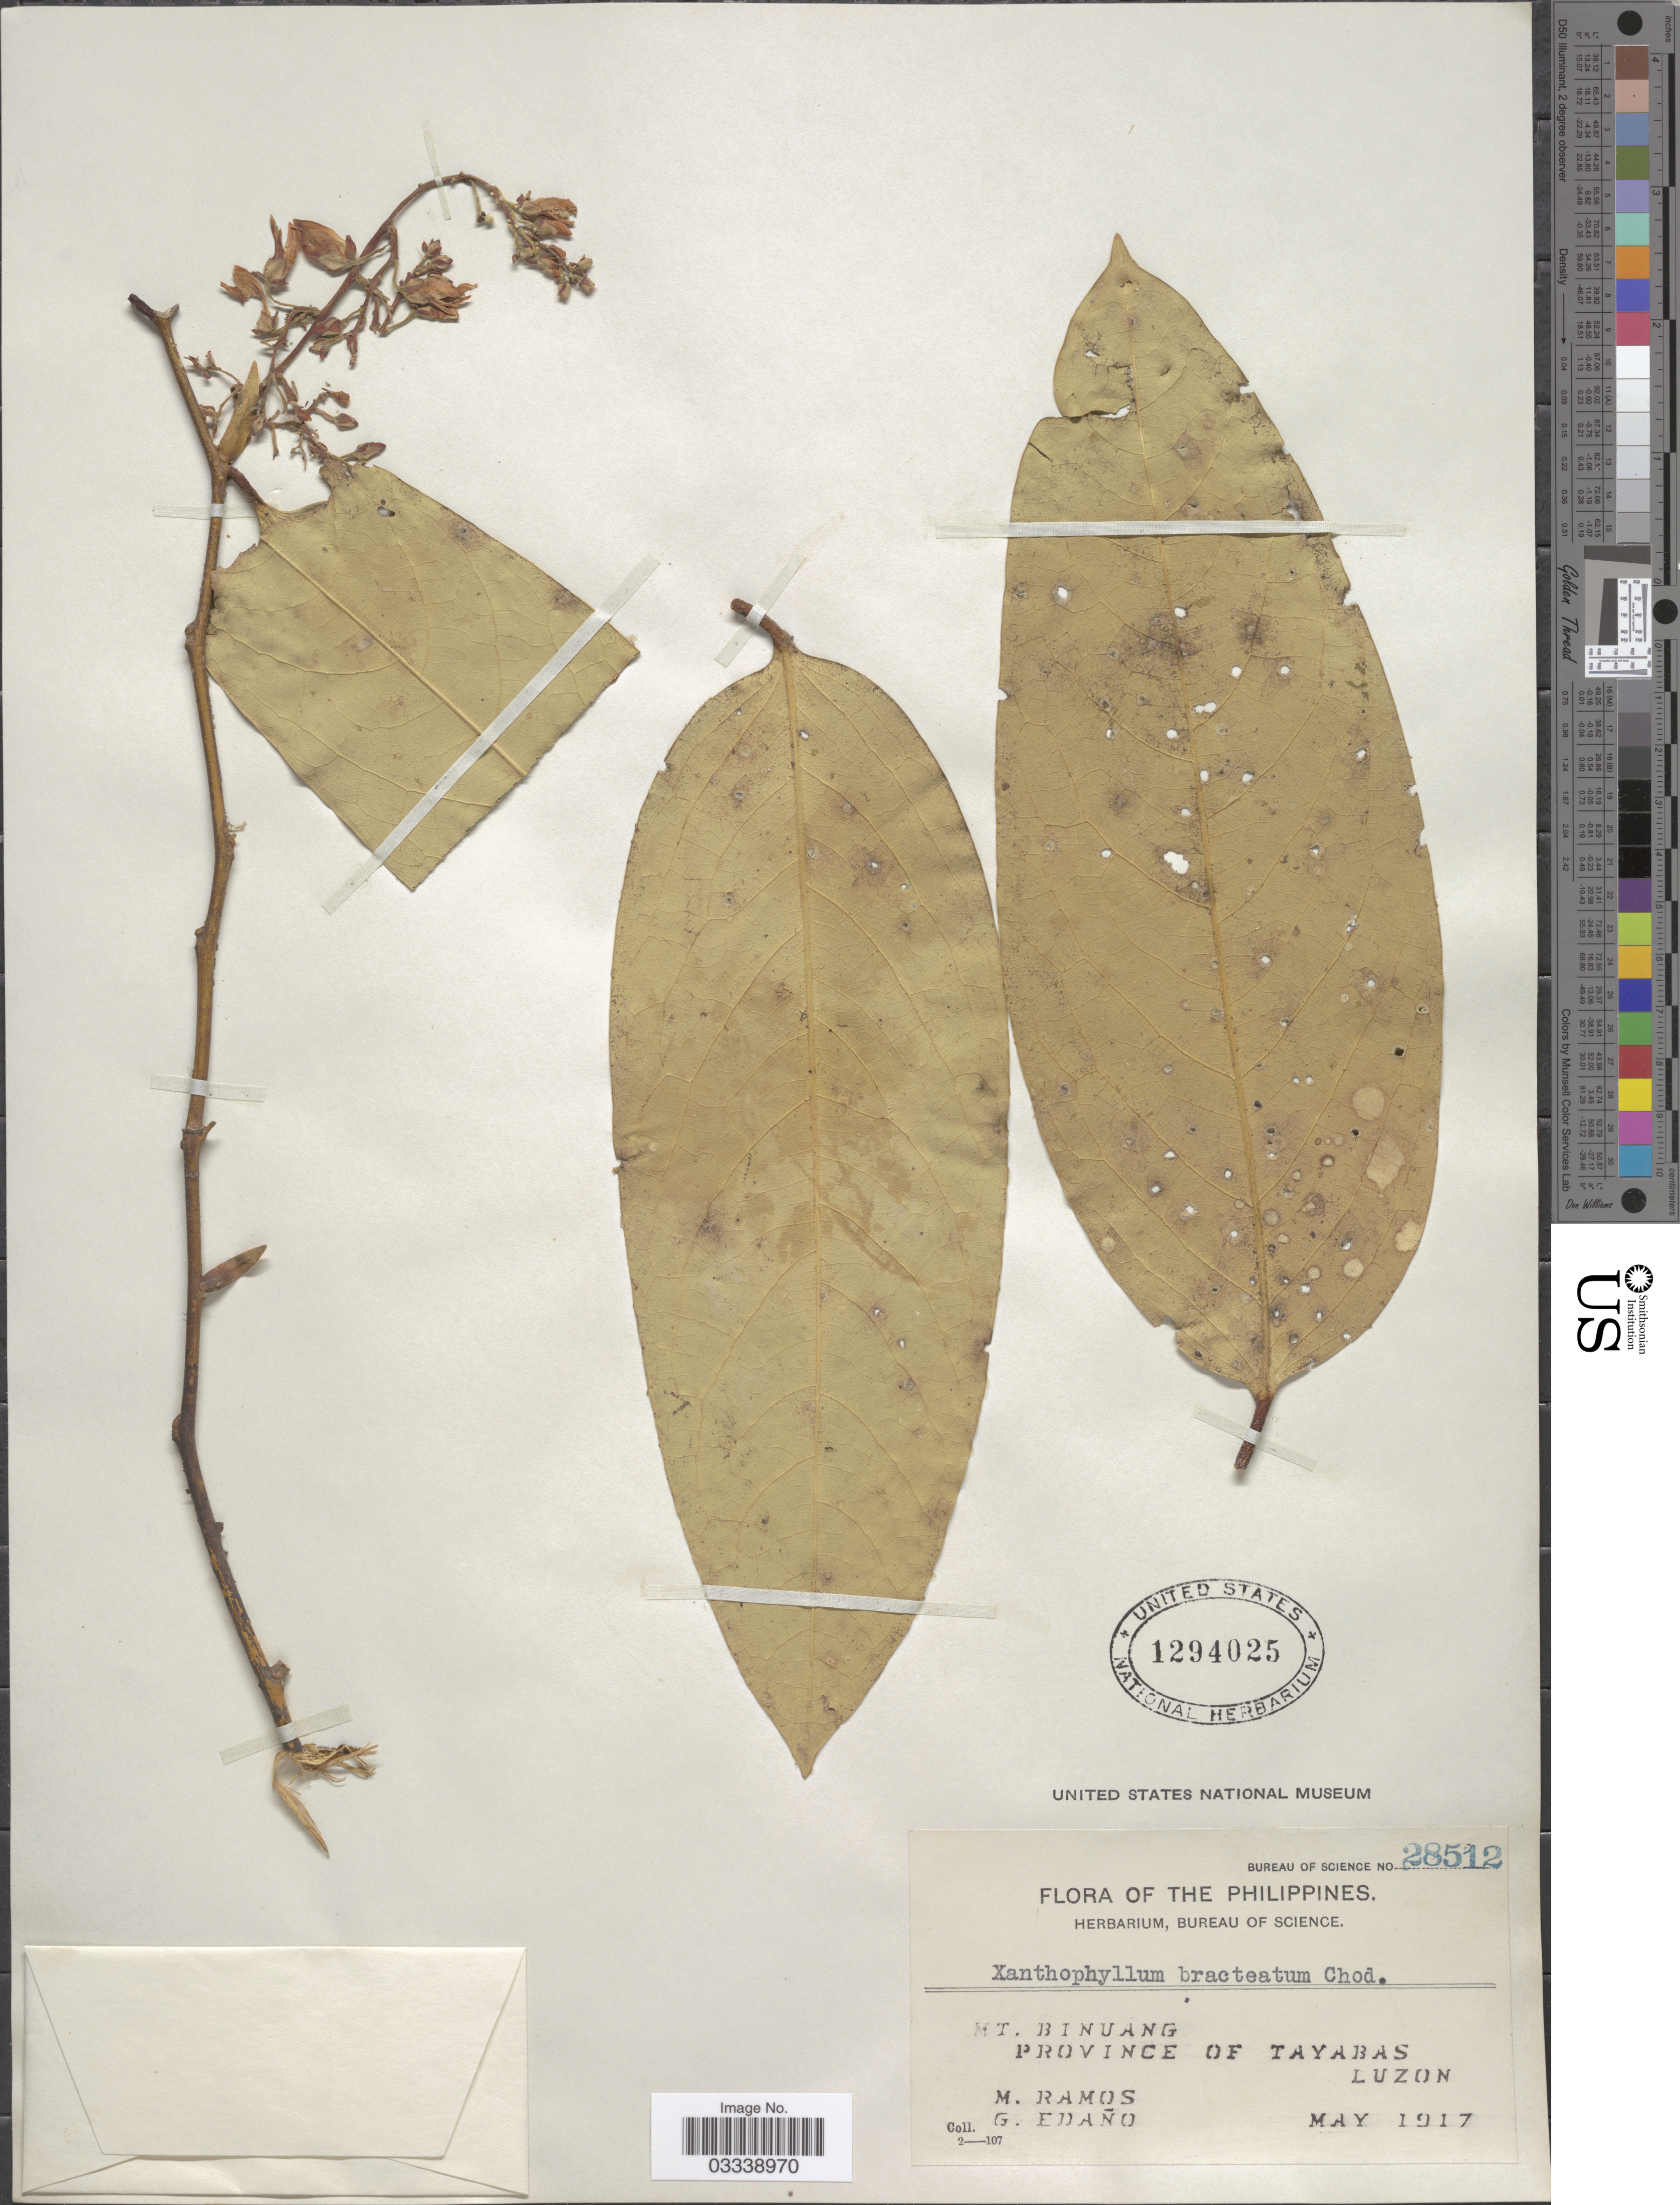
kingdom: Plantae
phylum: Tracheophyta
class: Magnoliopsida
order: Fabales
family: Polygalaceae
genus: Xanthophyllum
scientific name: Xanthophyllum bracteatum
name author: Chodat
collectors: M. Ramos & G. Edaño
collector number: Bureau of Science 28512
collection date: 1917-05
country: Philippines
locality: Mt. Binuang. Province of Tayabas, Luzon.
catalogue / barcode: US 1294025